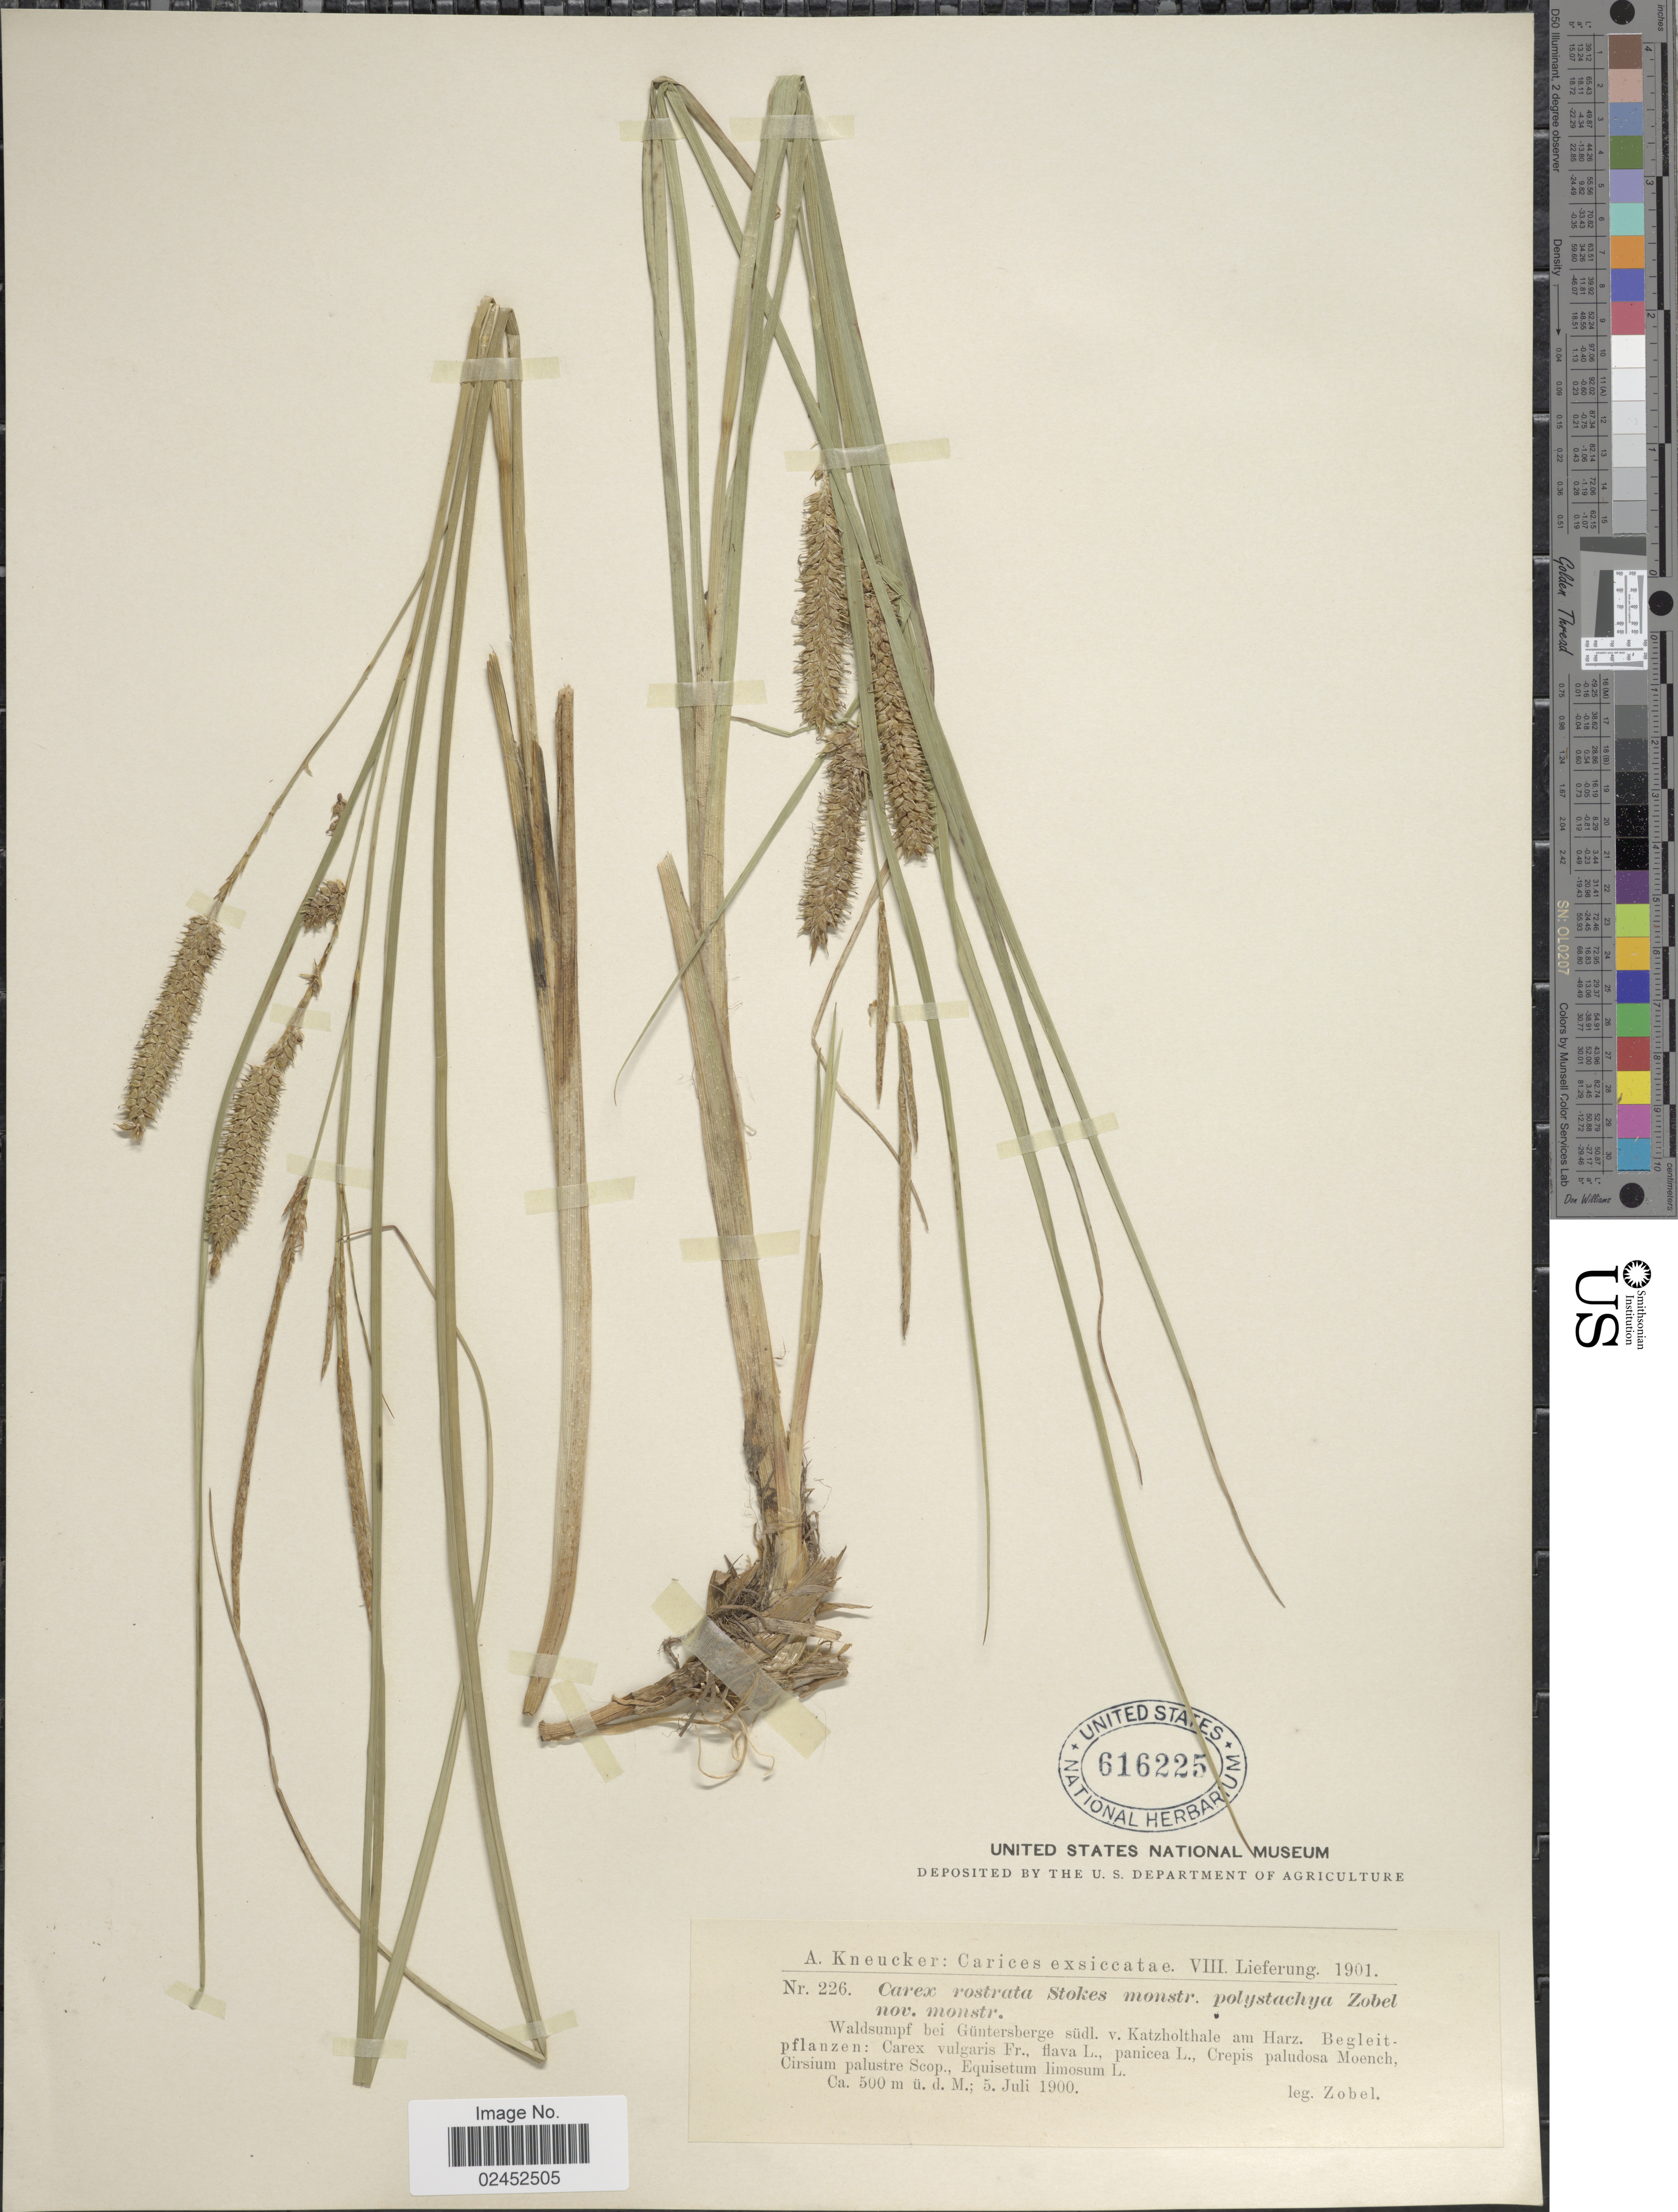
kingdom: Plantae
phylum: Tracheophyta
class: Liliopsida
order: Poales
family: Cyperaceae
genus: Carex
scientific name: Carex rostrata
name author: Stokes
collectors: A. Zobel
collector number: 226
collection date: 1900-07-05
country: Germany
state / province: Sachsen-Anhalt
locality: Waldsumpf bei Guntersberge sudl. v. Katzholthale am Harz.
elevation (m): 500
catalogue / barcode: US 616225